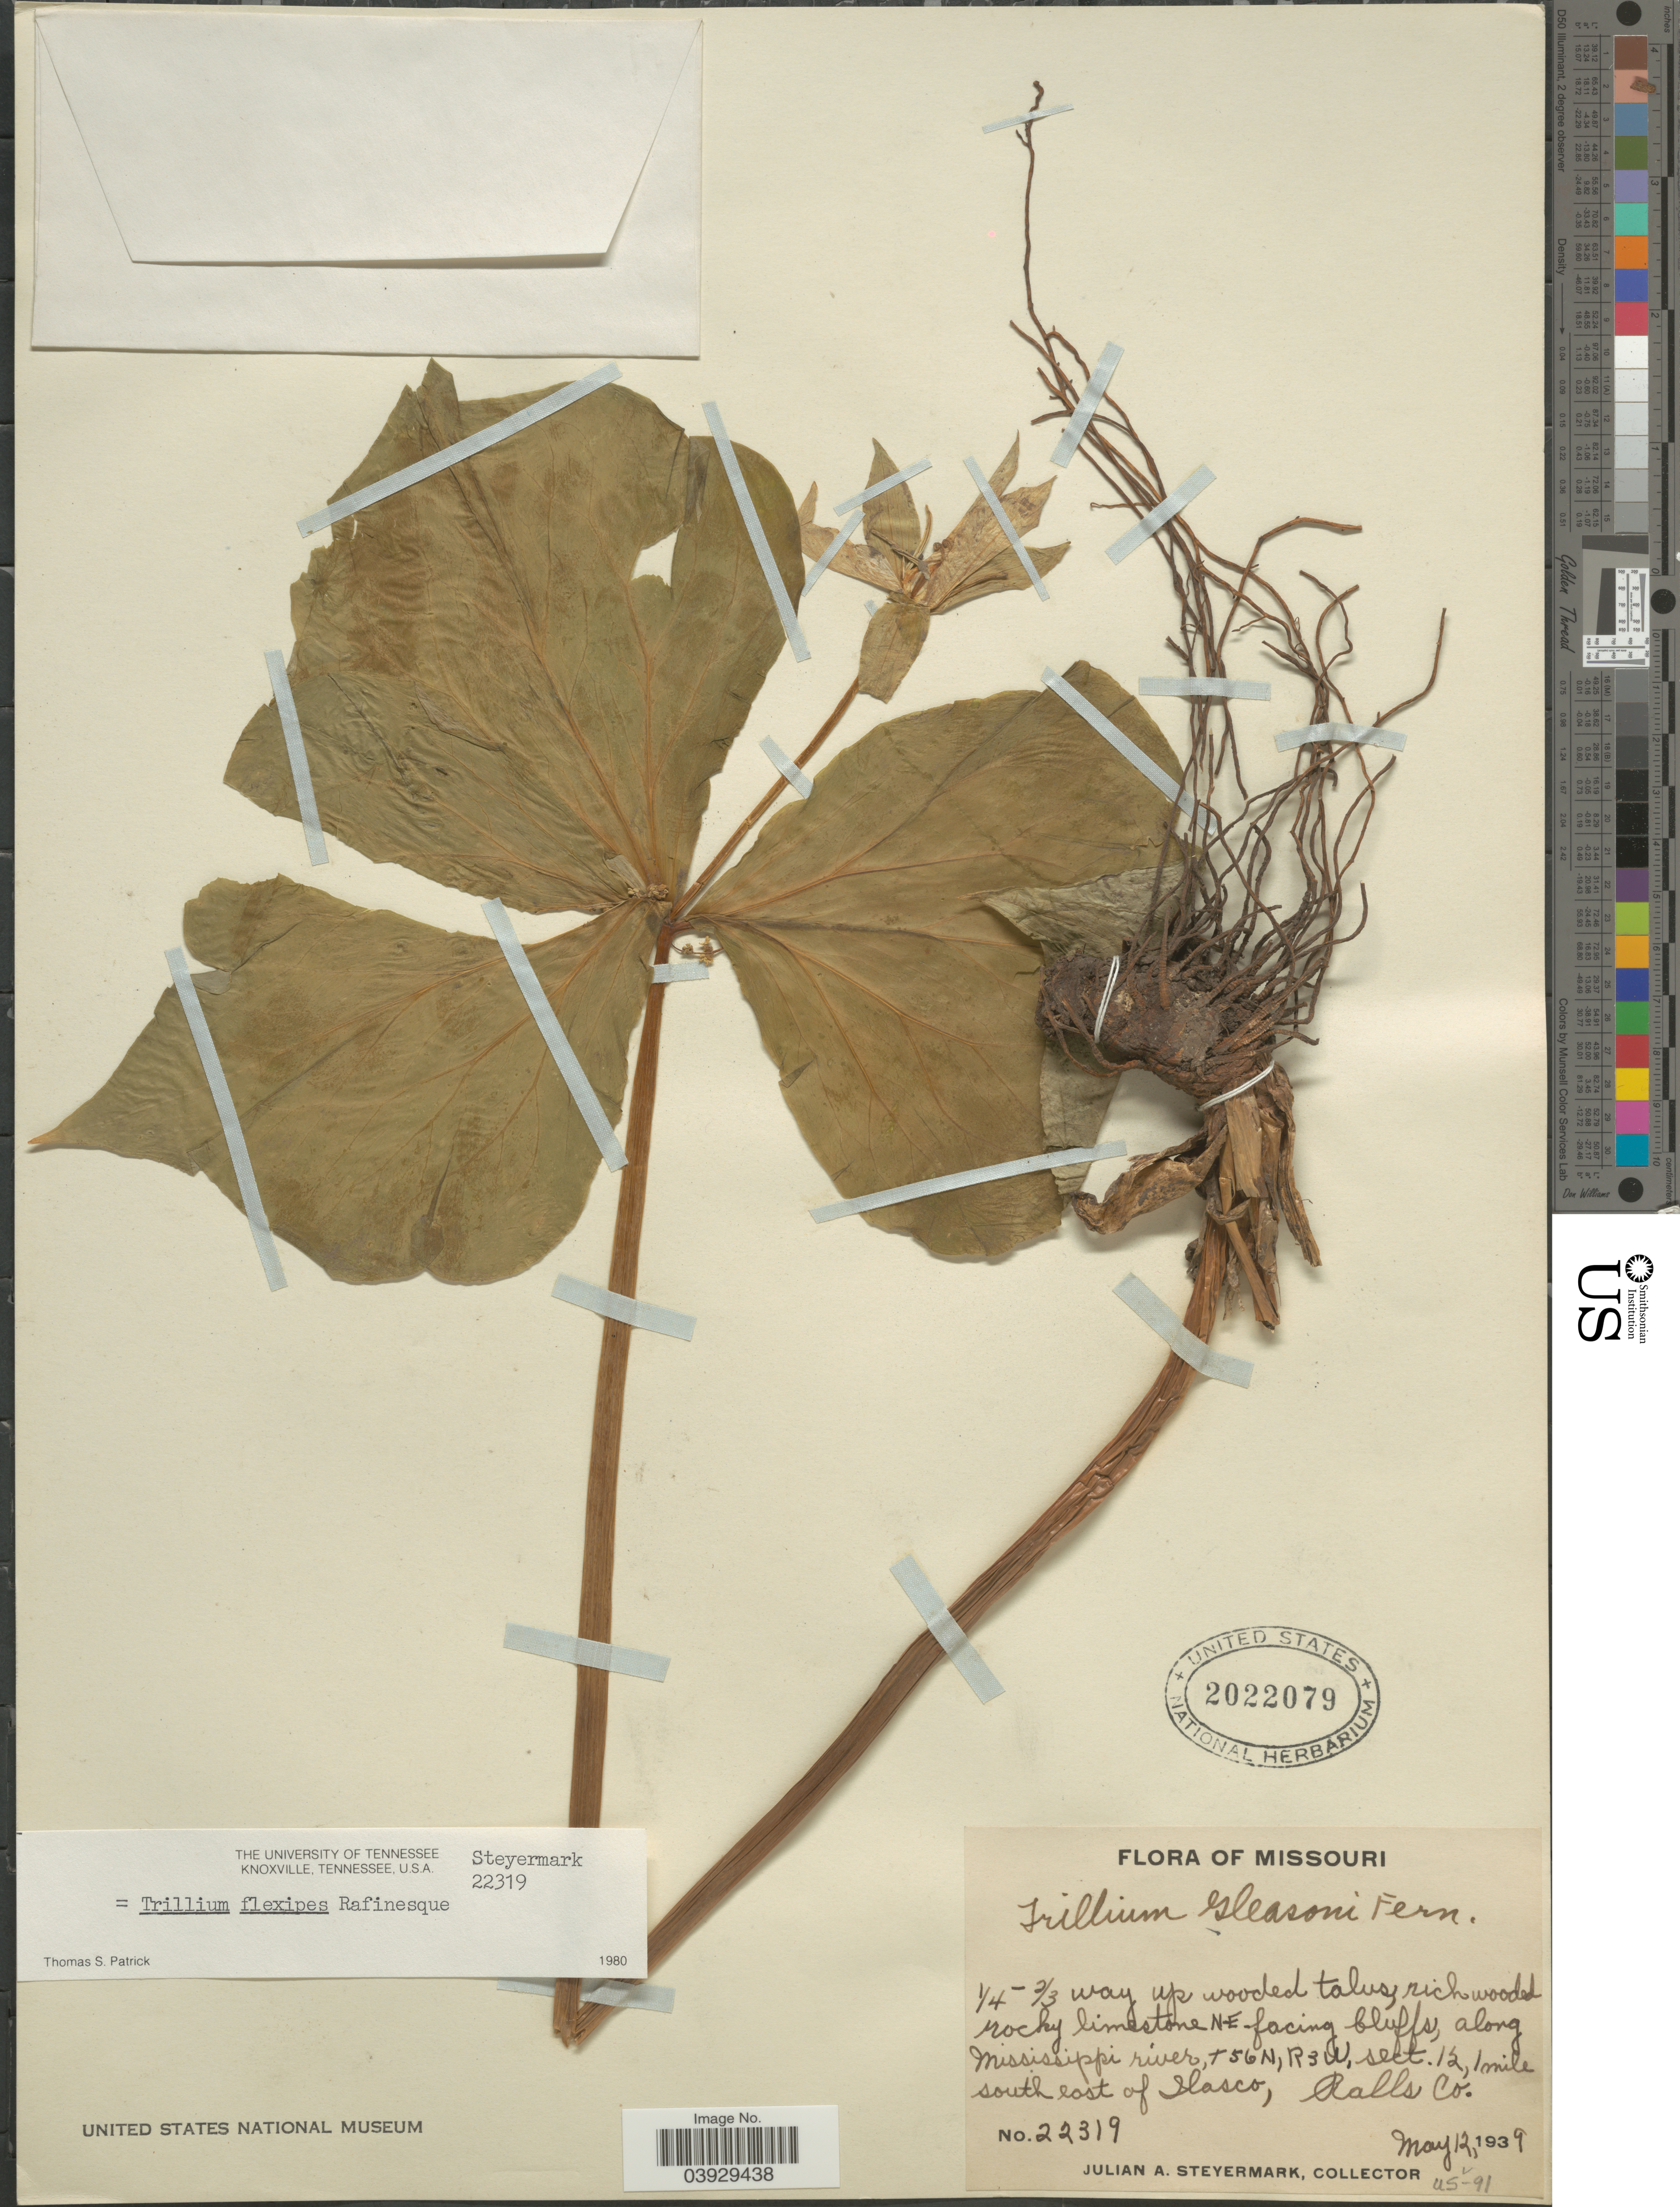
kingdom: Plantae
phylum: Tracheophyta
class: Liliopsida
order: Liliales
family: Melanthiaceae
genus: Trillium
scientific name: Trillium flexipes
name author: Raf.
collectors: J. Steyermark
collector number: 22319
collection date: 1939-05-12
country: United States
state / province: Missouri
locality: NE-facing bluffs, along Mississippi river, T56N, R3W, sect. 12, 1 mile south east of Ilasco, Ralls Co.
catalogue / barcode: US 2022079